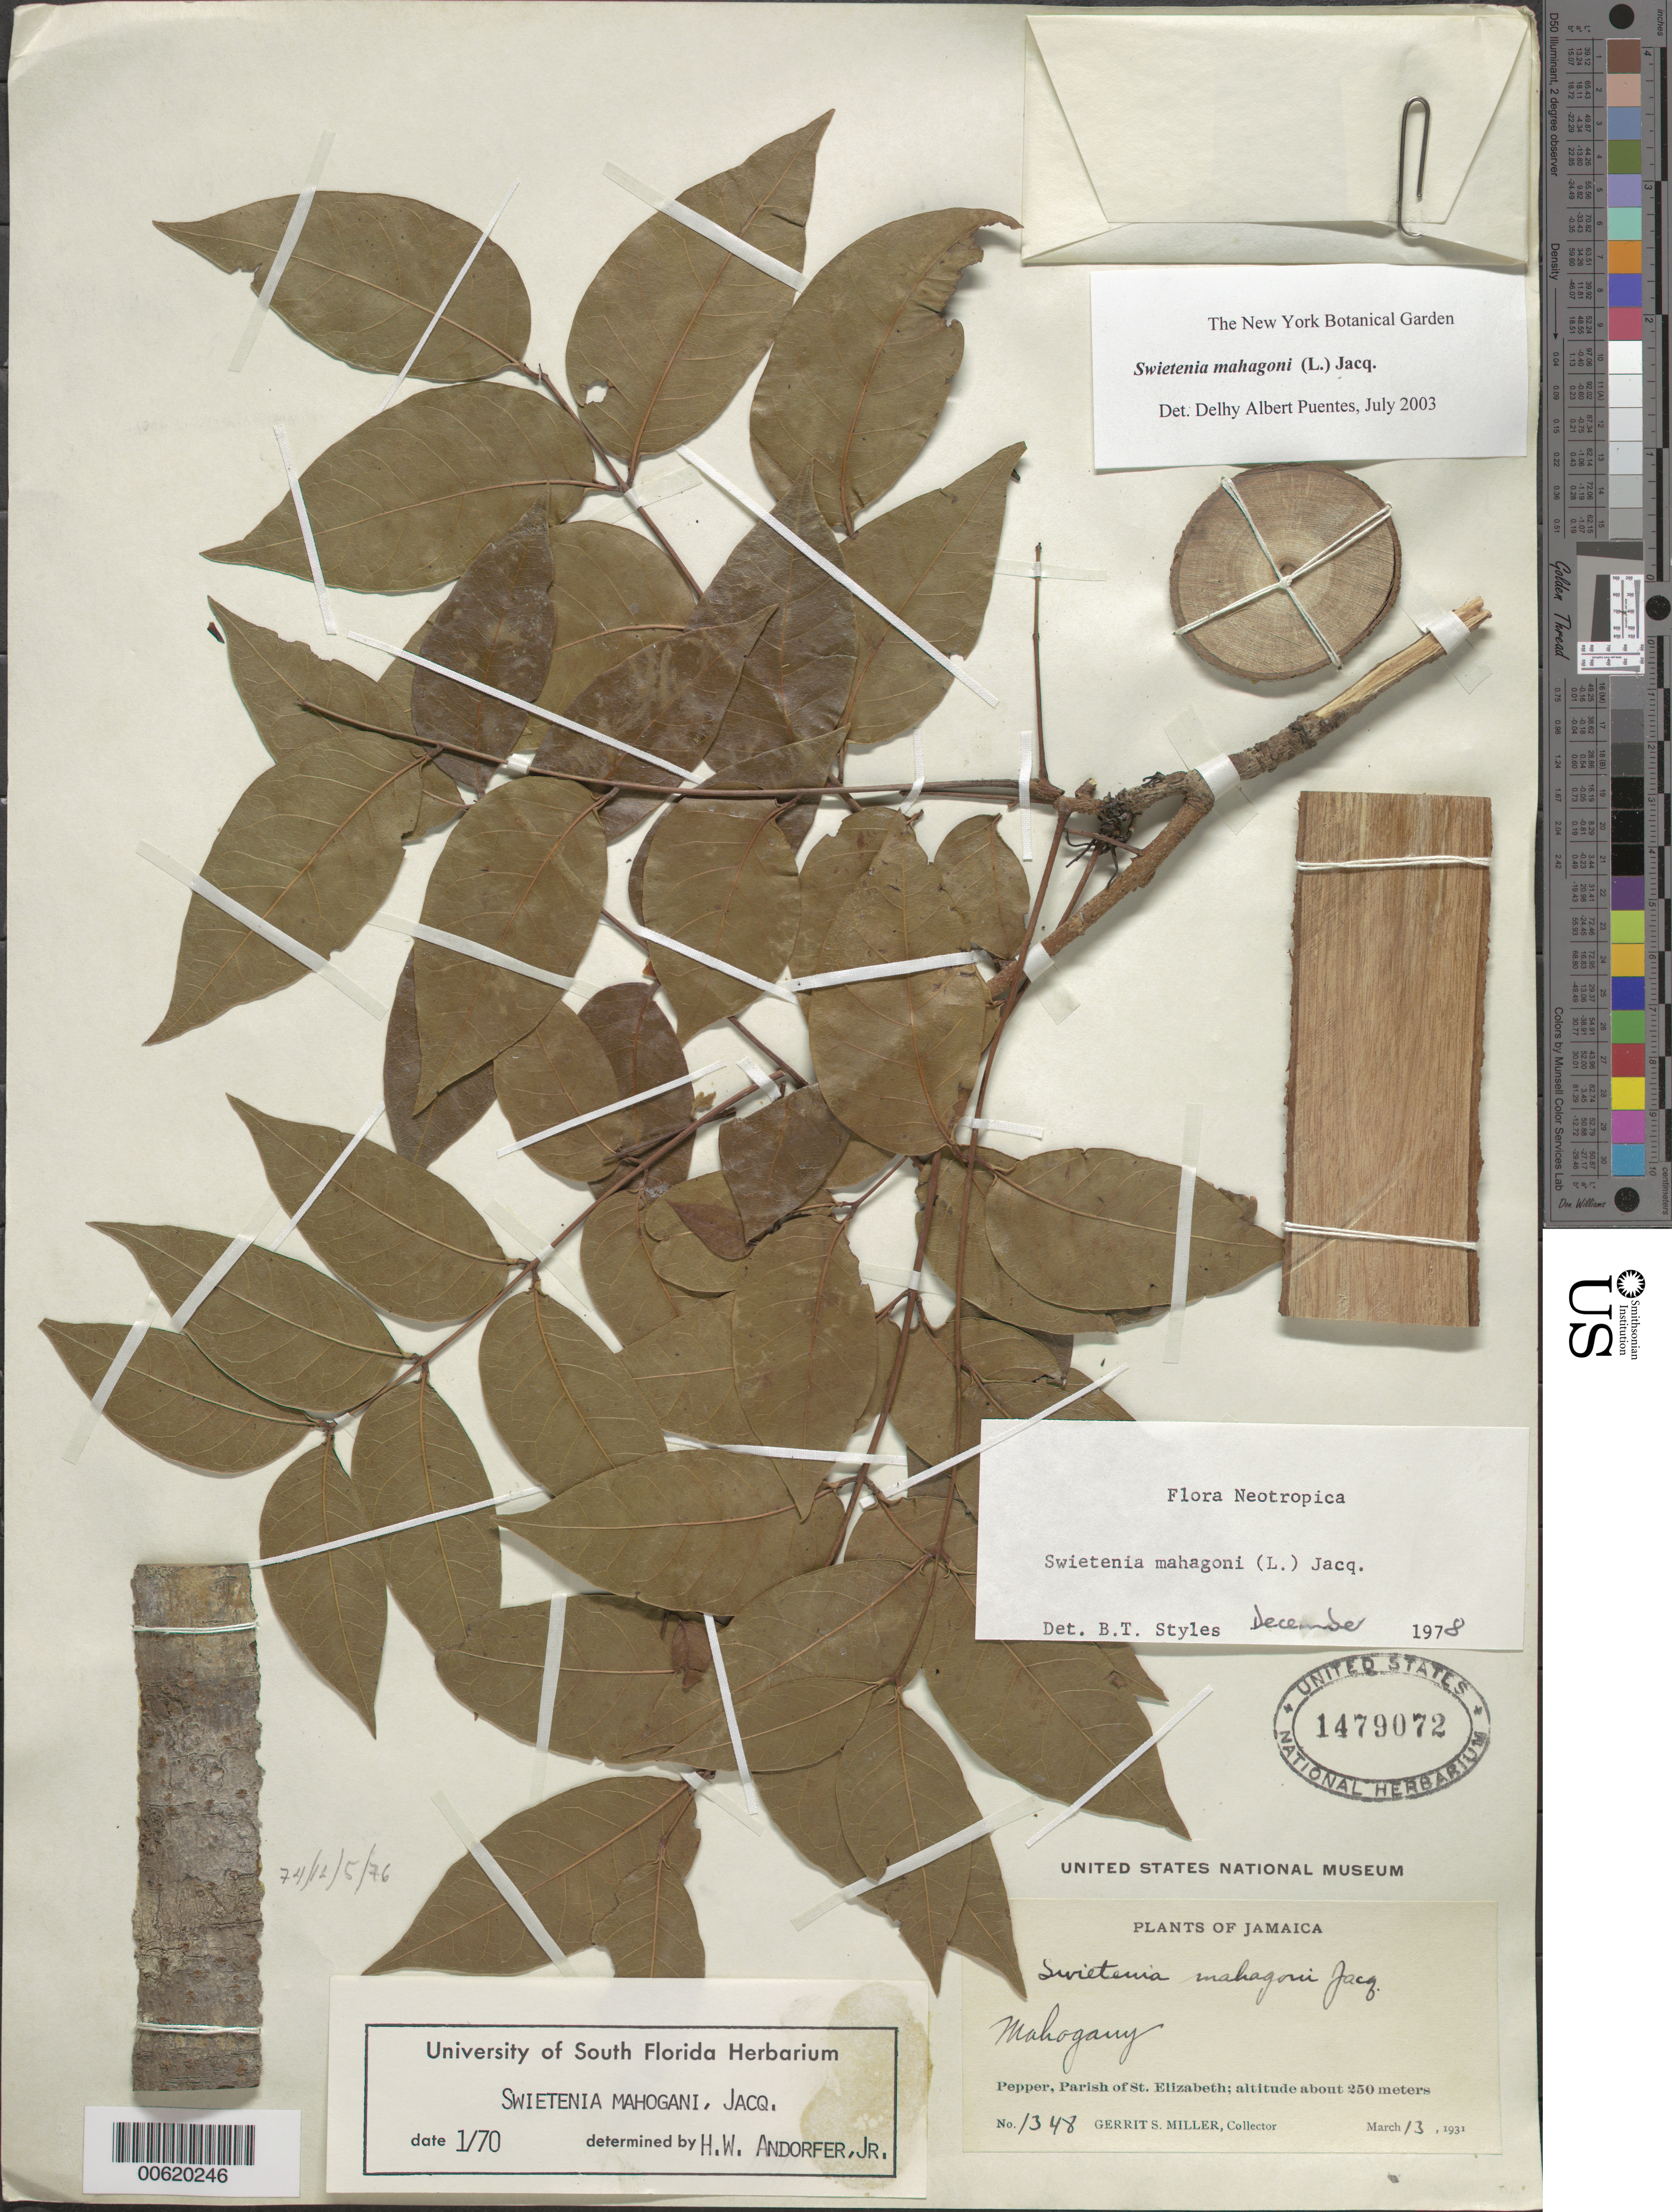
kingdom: Plantae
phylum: Tracheophyta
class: Magnoliopsida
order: Sapindales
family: Meliaceae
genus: Swietenia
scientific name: Swietenia mahagoni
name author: (L.) Jacq.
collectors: G. S. Miller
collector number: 1348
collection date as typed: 13 Mar 1931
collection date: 1931-03-13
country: Jamaica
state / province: Saint Elizabeth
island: Greater Antilles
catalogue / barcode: US 1479072